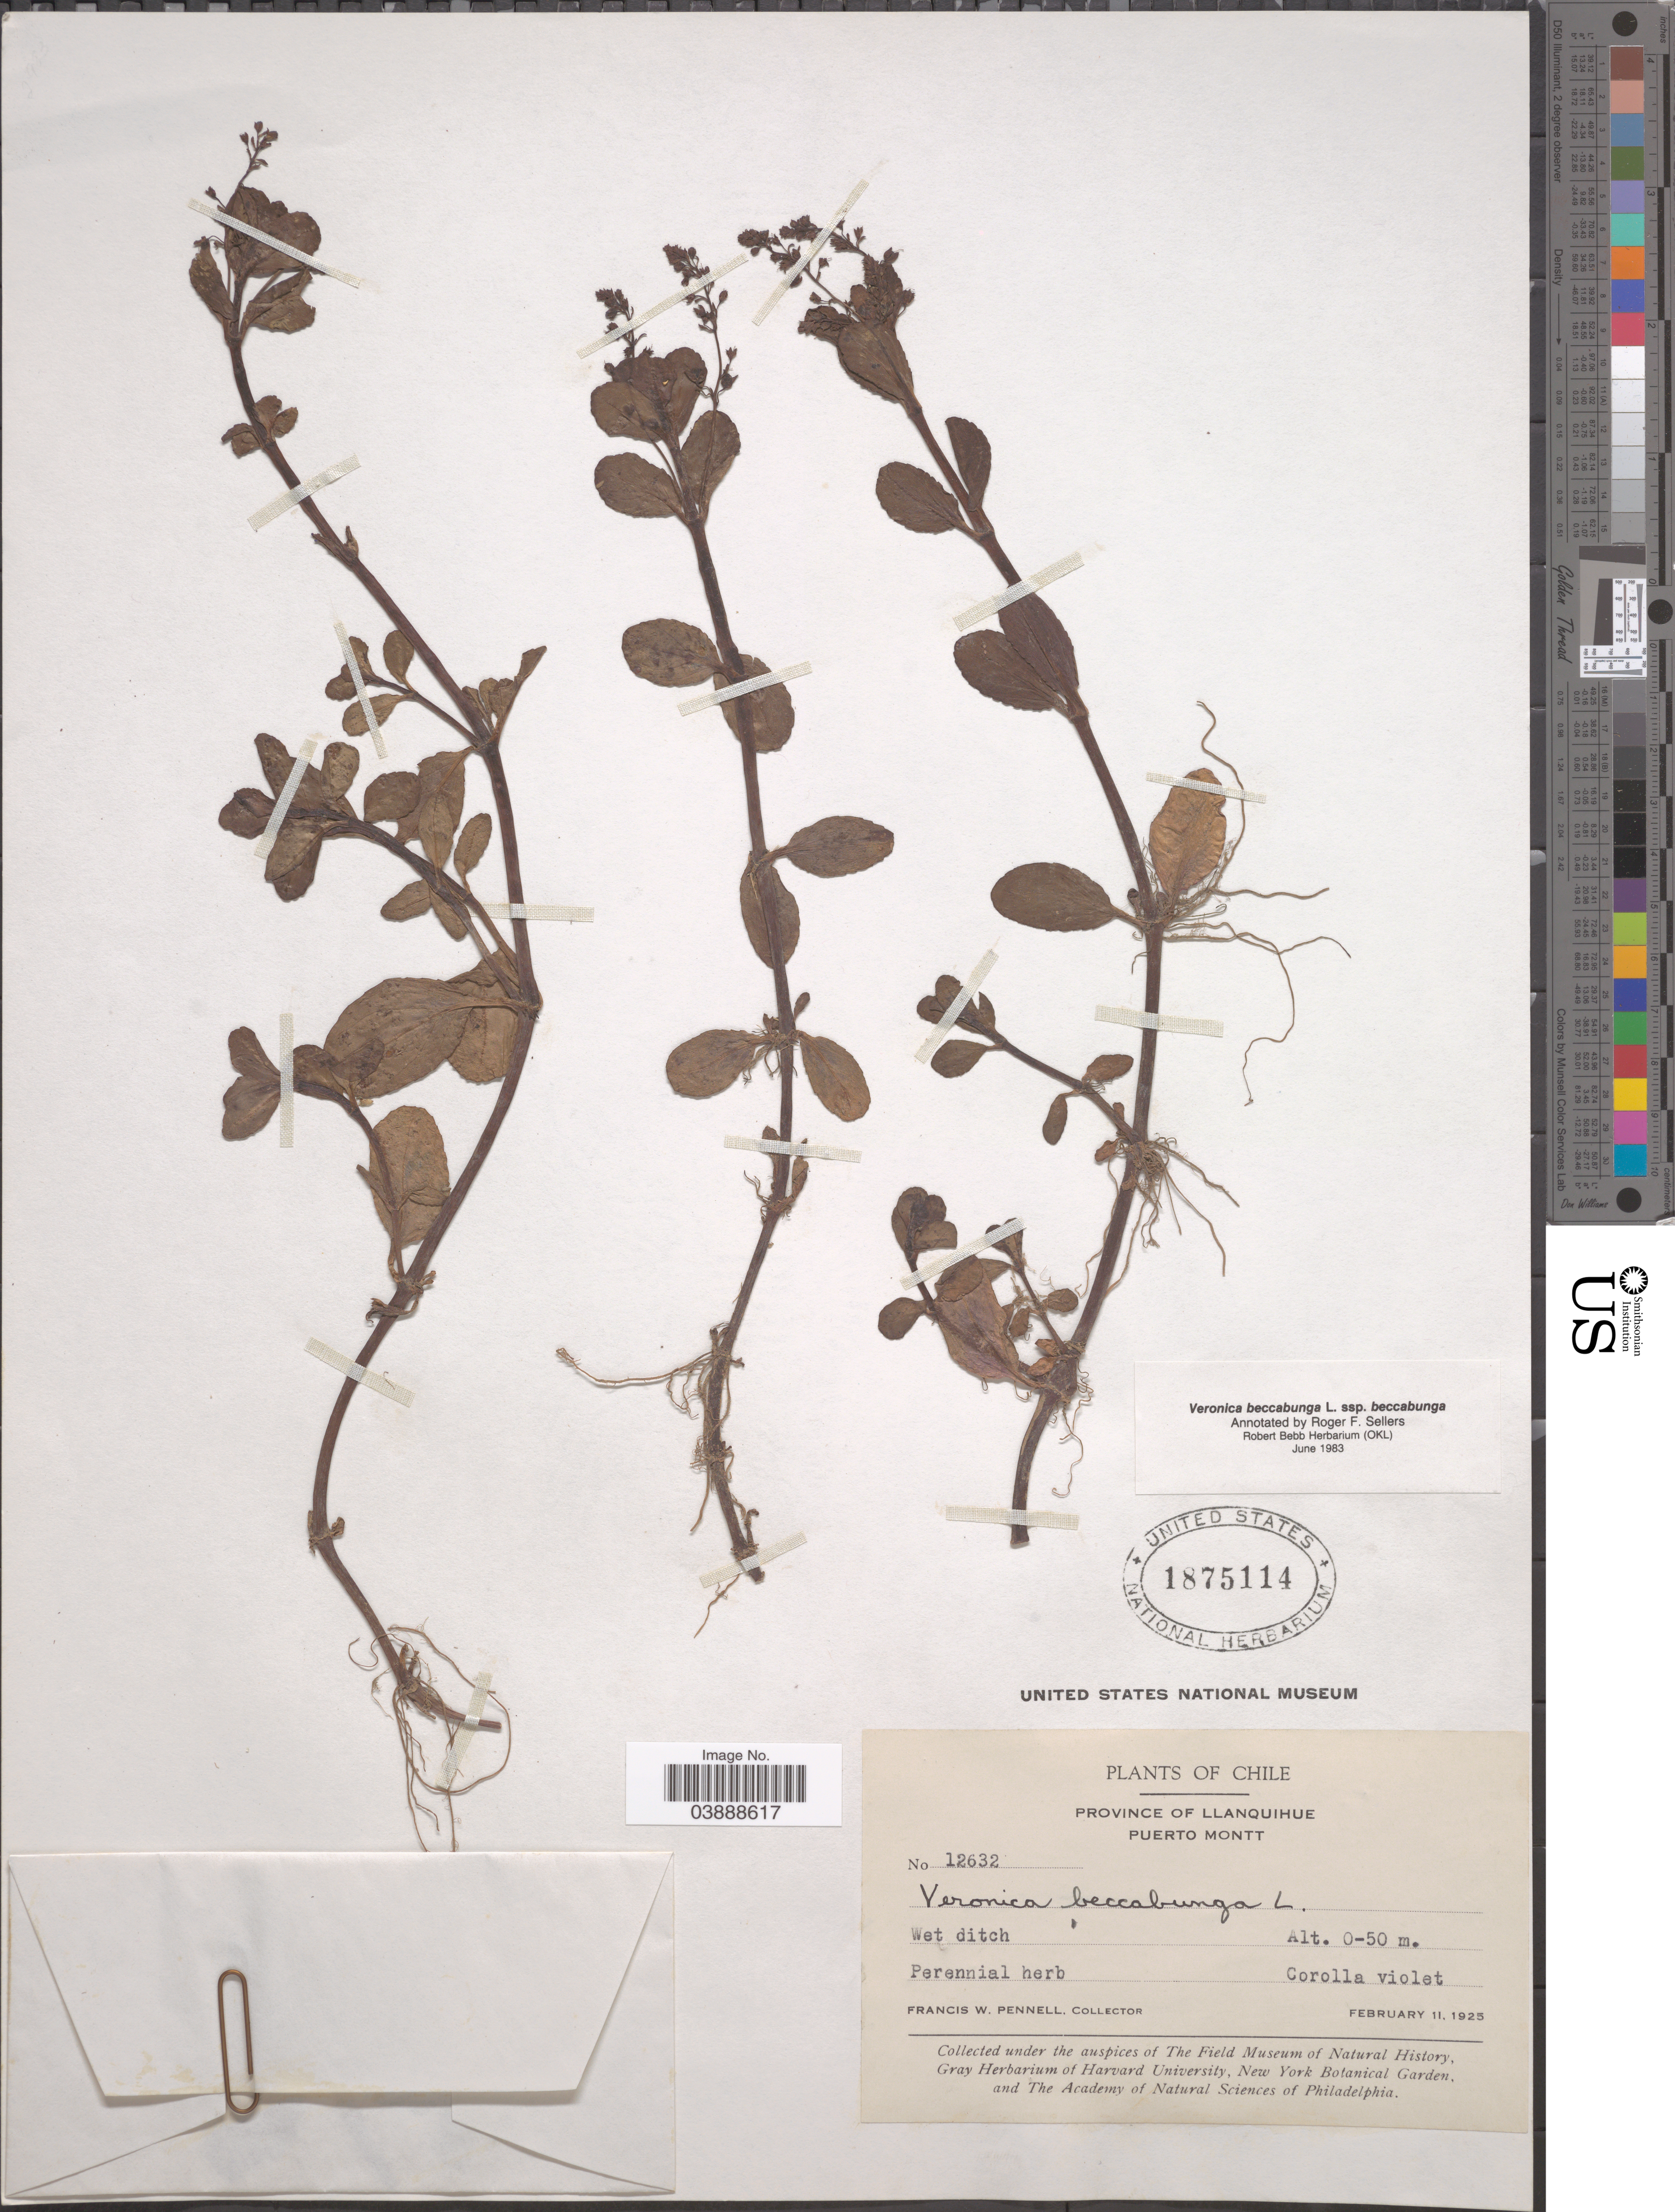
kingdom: Plantae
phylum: Tracheophyta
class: Magnoliopsida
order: Lamiales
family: Plantaginaceae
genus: Veronica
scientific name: Veronica beccabunga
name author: L.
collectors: F. W. Pennell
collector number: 12632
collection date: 1925-02-11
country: Chile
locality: Province of Llanquihue. Puerto Montt.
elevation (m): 0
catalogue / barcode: US 1875114